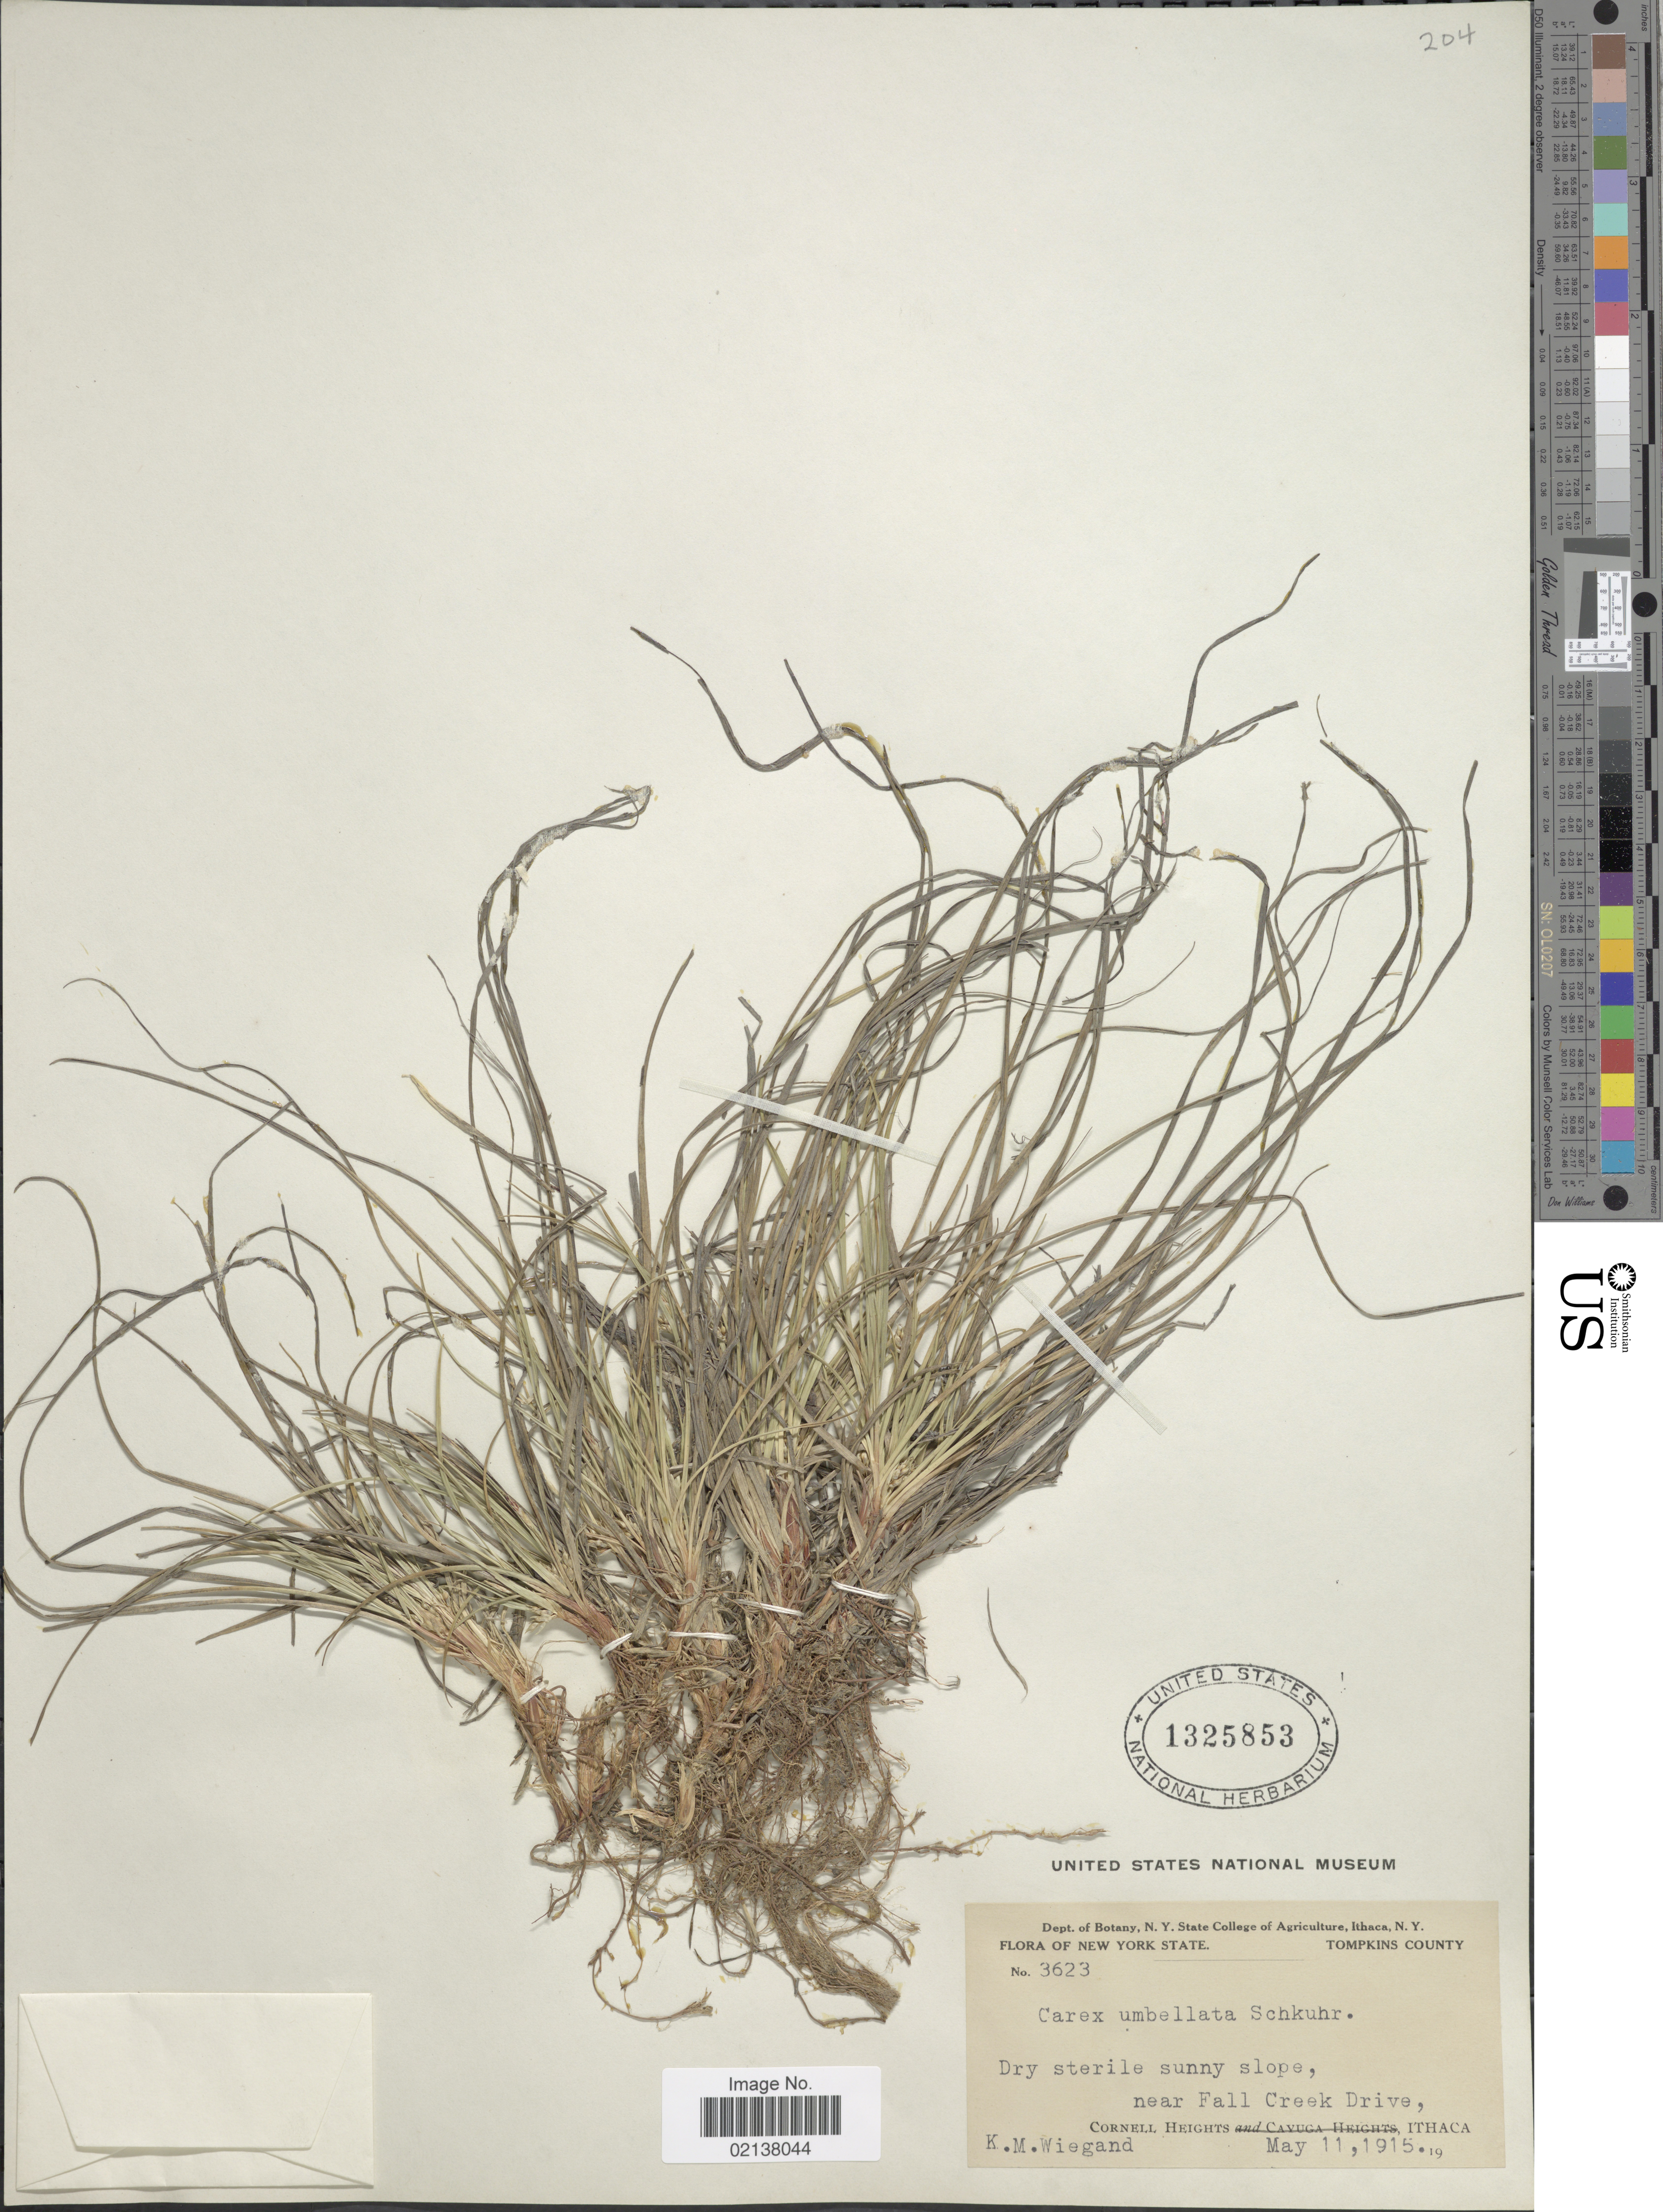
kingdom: Plantae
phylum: Tracheophyta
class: Liliopsida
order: Poales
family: Cyperaceae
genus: Carex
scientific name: Carex umbellata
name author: Schkuhr ex Willd.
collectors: K. M. Wiegand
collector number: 3623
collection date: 1915-05-11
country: United States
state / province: New York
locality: Tompkins County. Dry Sterile sunny slope, near Fall Creek Drive, Cornell Heights, Ithaca.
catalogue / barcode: US 1325853